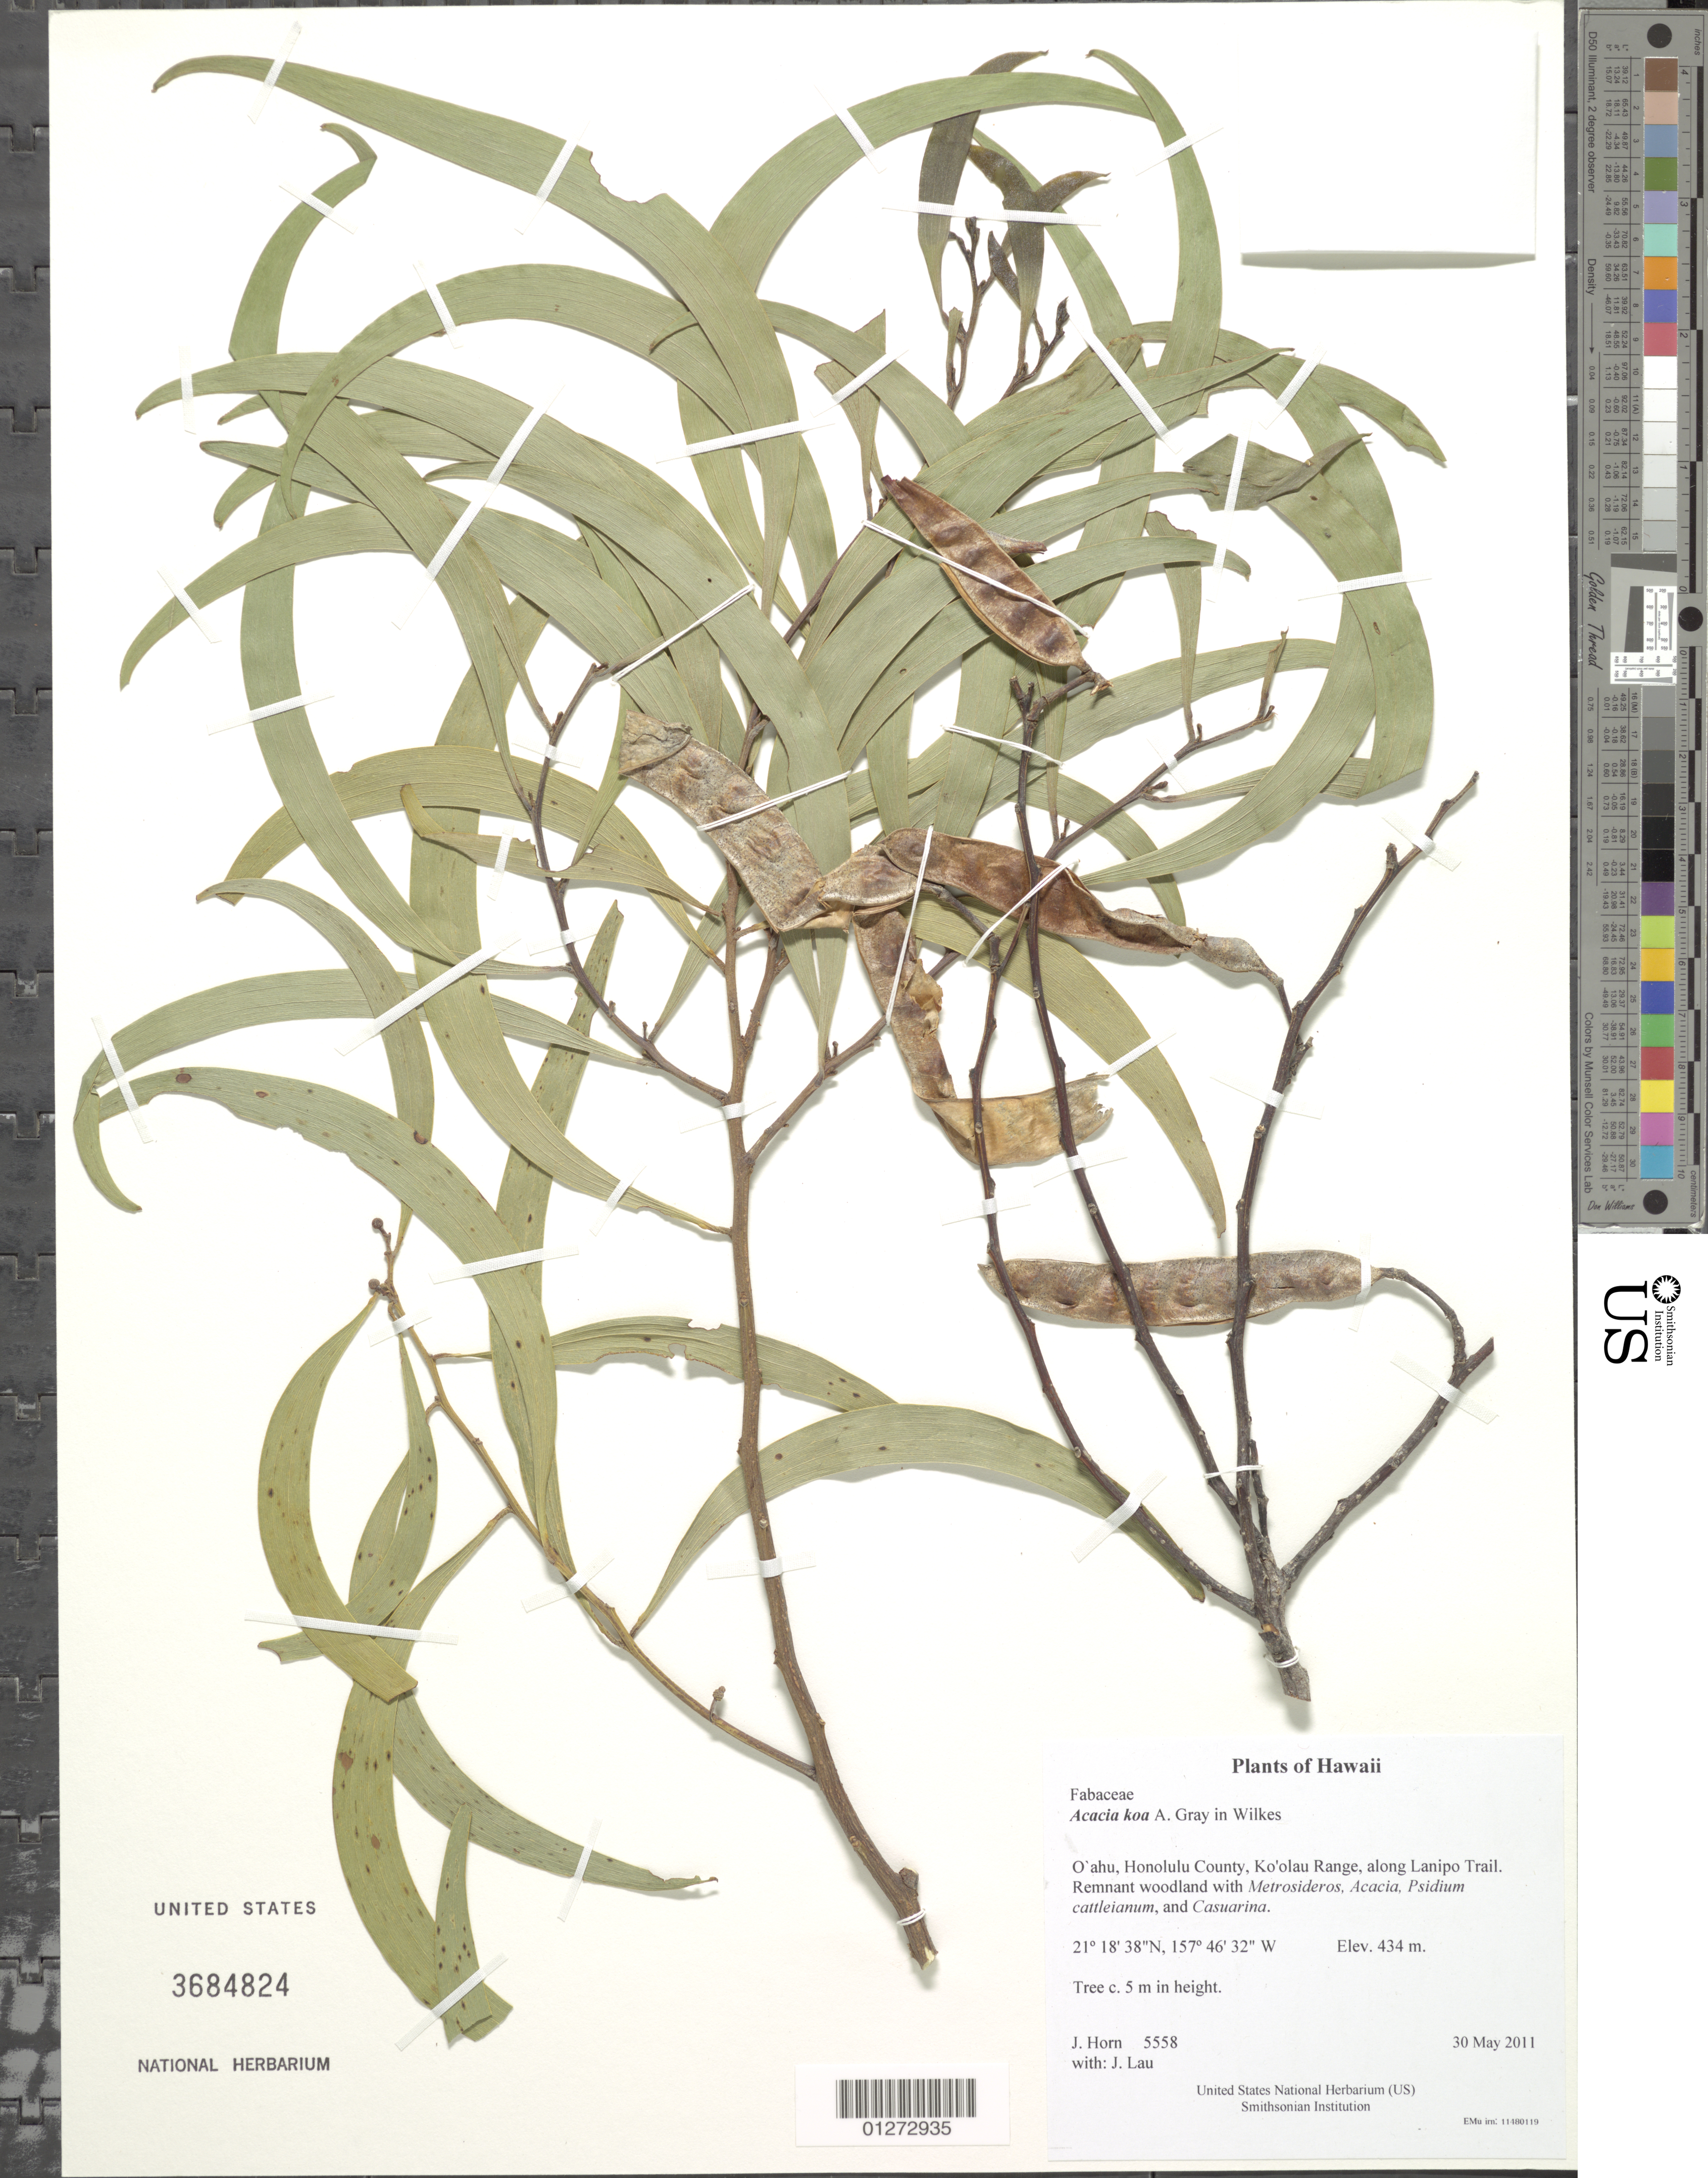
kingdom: Plantae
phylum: Tracheophyta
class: Magnoliopsida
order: Fabales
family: Fabaceae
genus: Acacia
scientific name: Acacia koa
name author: A. Gray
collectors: J. Horn & J. Lau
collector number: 5558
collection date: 2011-05-30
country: United States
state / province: Hawaii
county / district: Honolulu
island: Oahu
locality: Ko'olau Range, along Lanipo Trail.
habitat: Remnant woodland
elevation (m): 434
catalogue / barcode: US 3684824